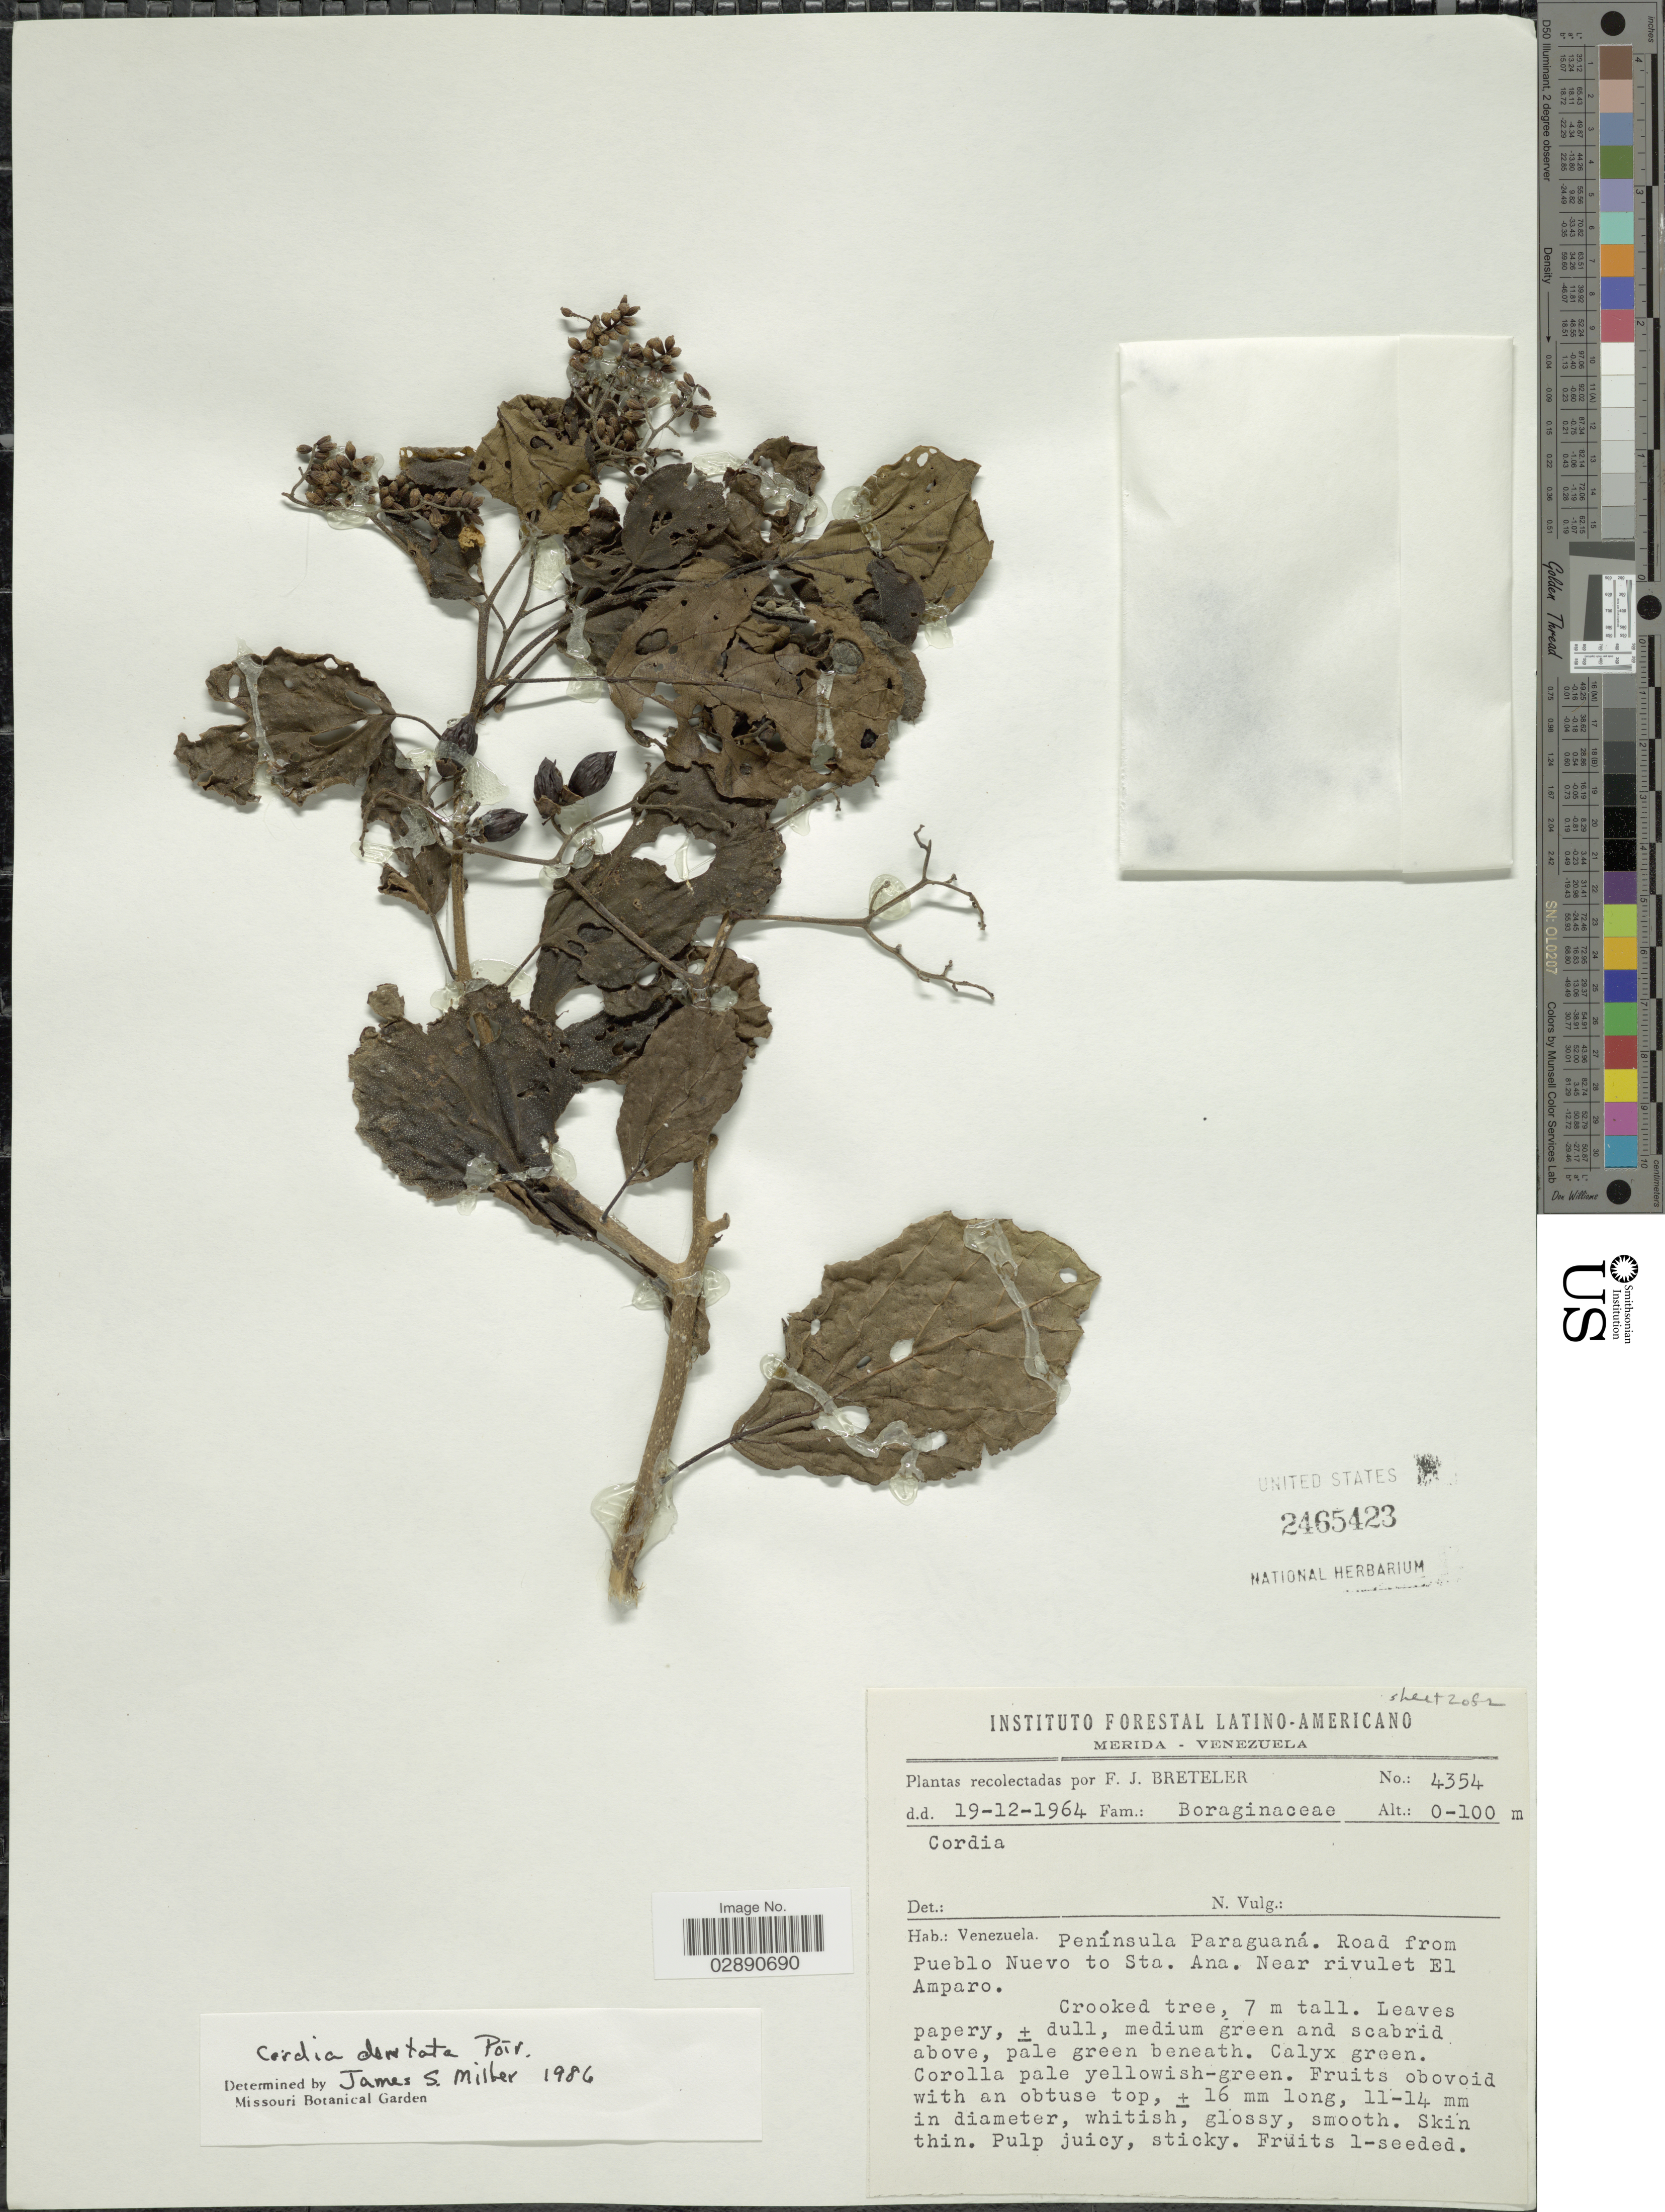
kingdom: Plantae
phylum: Tracheophyta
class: Magnoliopsida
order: Boraginales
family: Cordiaceae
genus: Cordia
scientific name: Cordia dentata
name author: Poir.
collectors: F. J. Breteler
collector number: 4354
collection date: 1964-12-19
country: Venezuela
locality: Península Paraguaná. Road from Pueblo Nuevo to Sta. Ana. Near rivulet El Amparo.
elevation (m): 0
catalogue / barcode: US 2465423